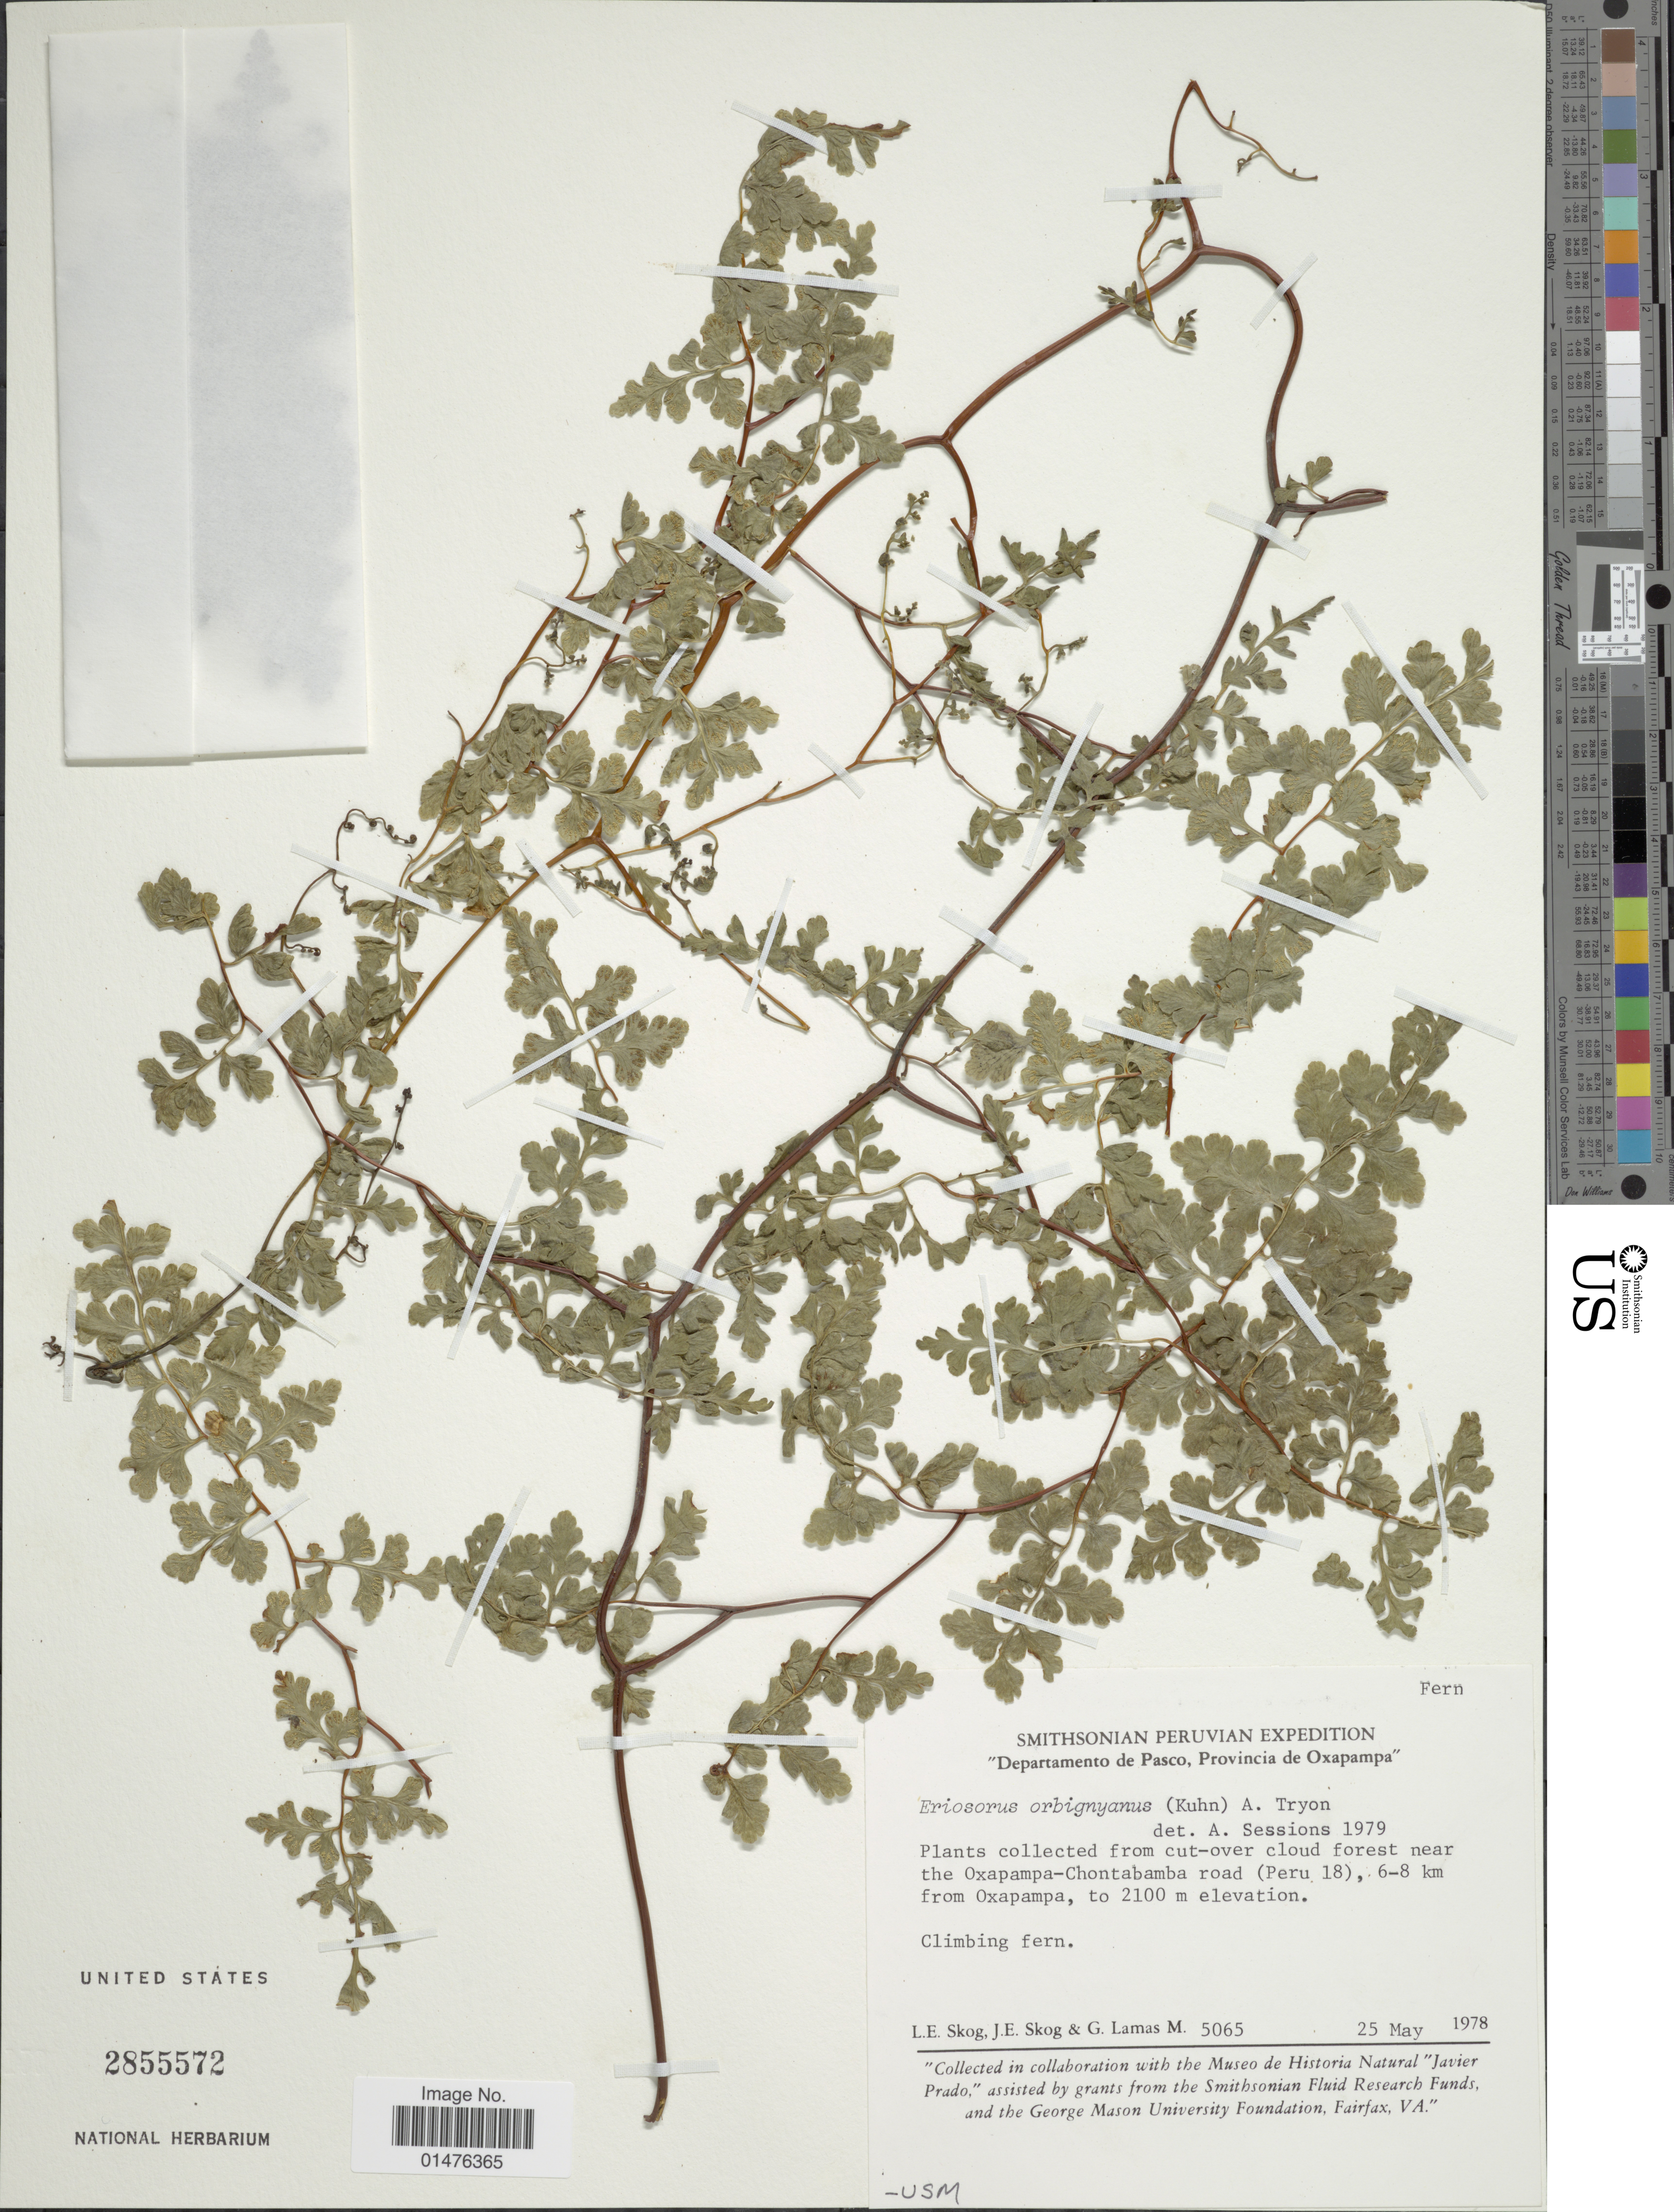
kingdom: Plantae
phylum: Tracheophyta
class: Polypodiopsida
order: Polypodiales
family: Pteridaceae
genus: Jamesonia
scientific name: Jamesonia orbignyana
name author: (Kuhn) Christenh.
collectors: L. E. Skog, J. E. Skog & G. Lamas M.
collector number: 5065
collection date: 1978-05-25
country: Peru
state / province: Pasco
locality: Department de Pasco, provincia de Oxapampa, forest near the Oxapampa-Chontabamba road (Peru18), 6-8 km from Oxapampa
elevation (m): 2100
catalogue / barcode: US 2855572